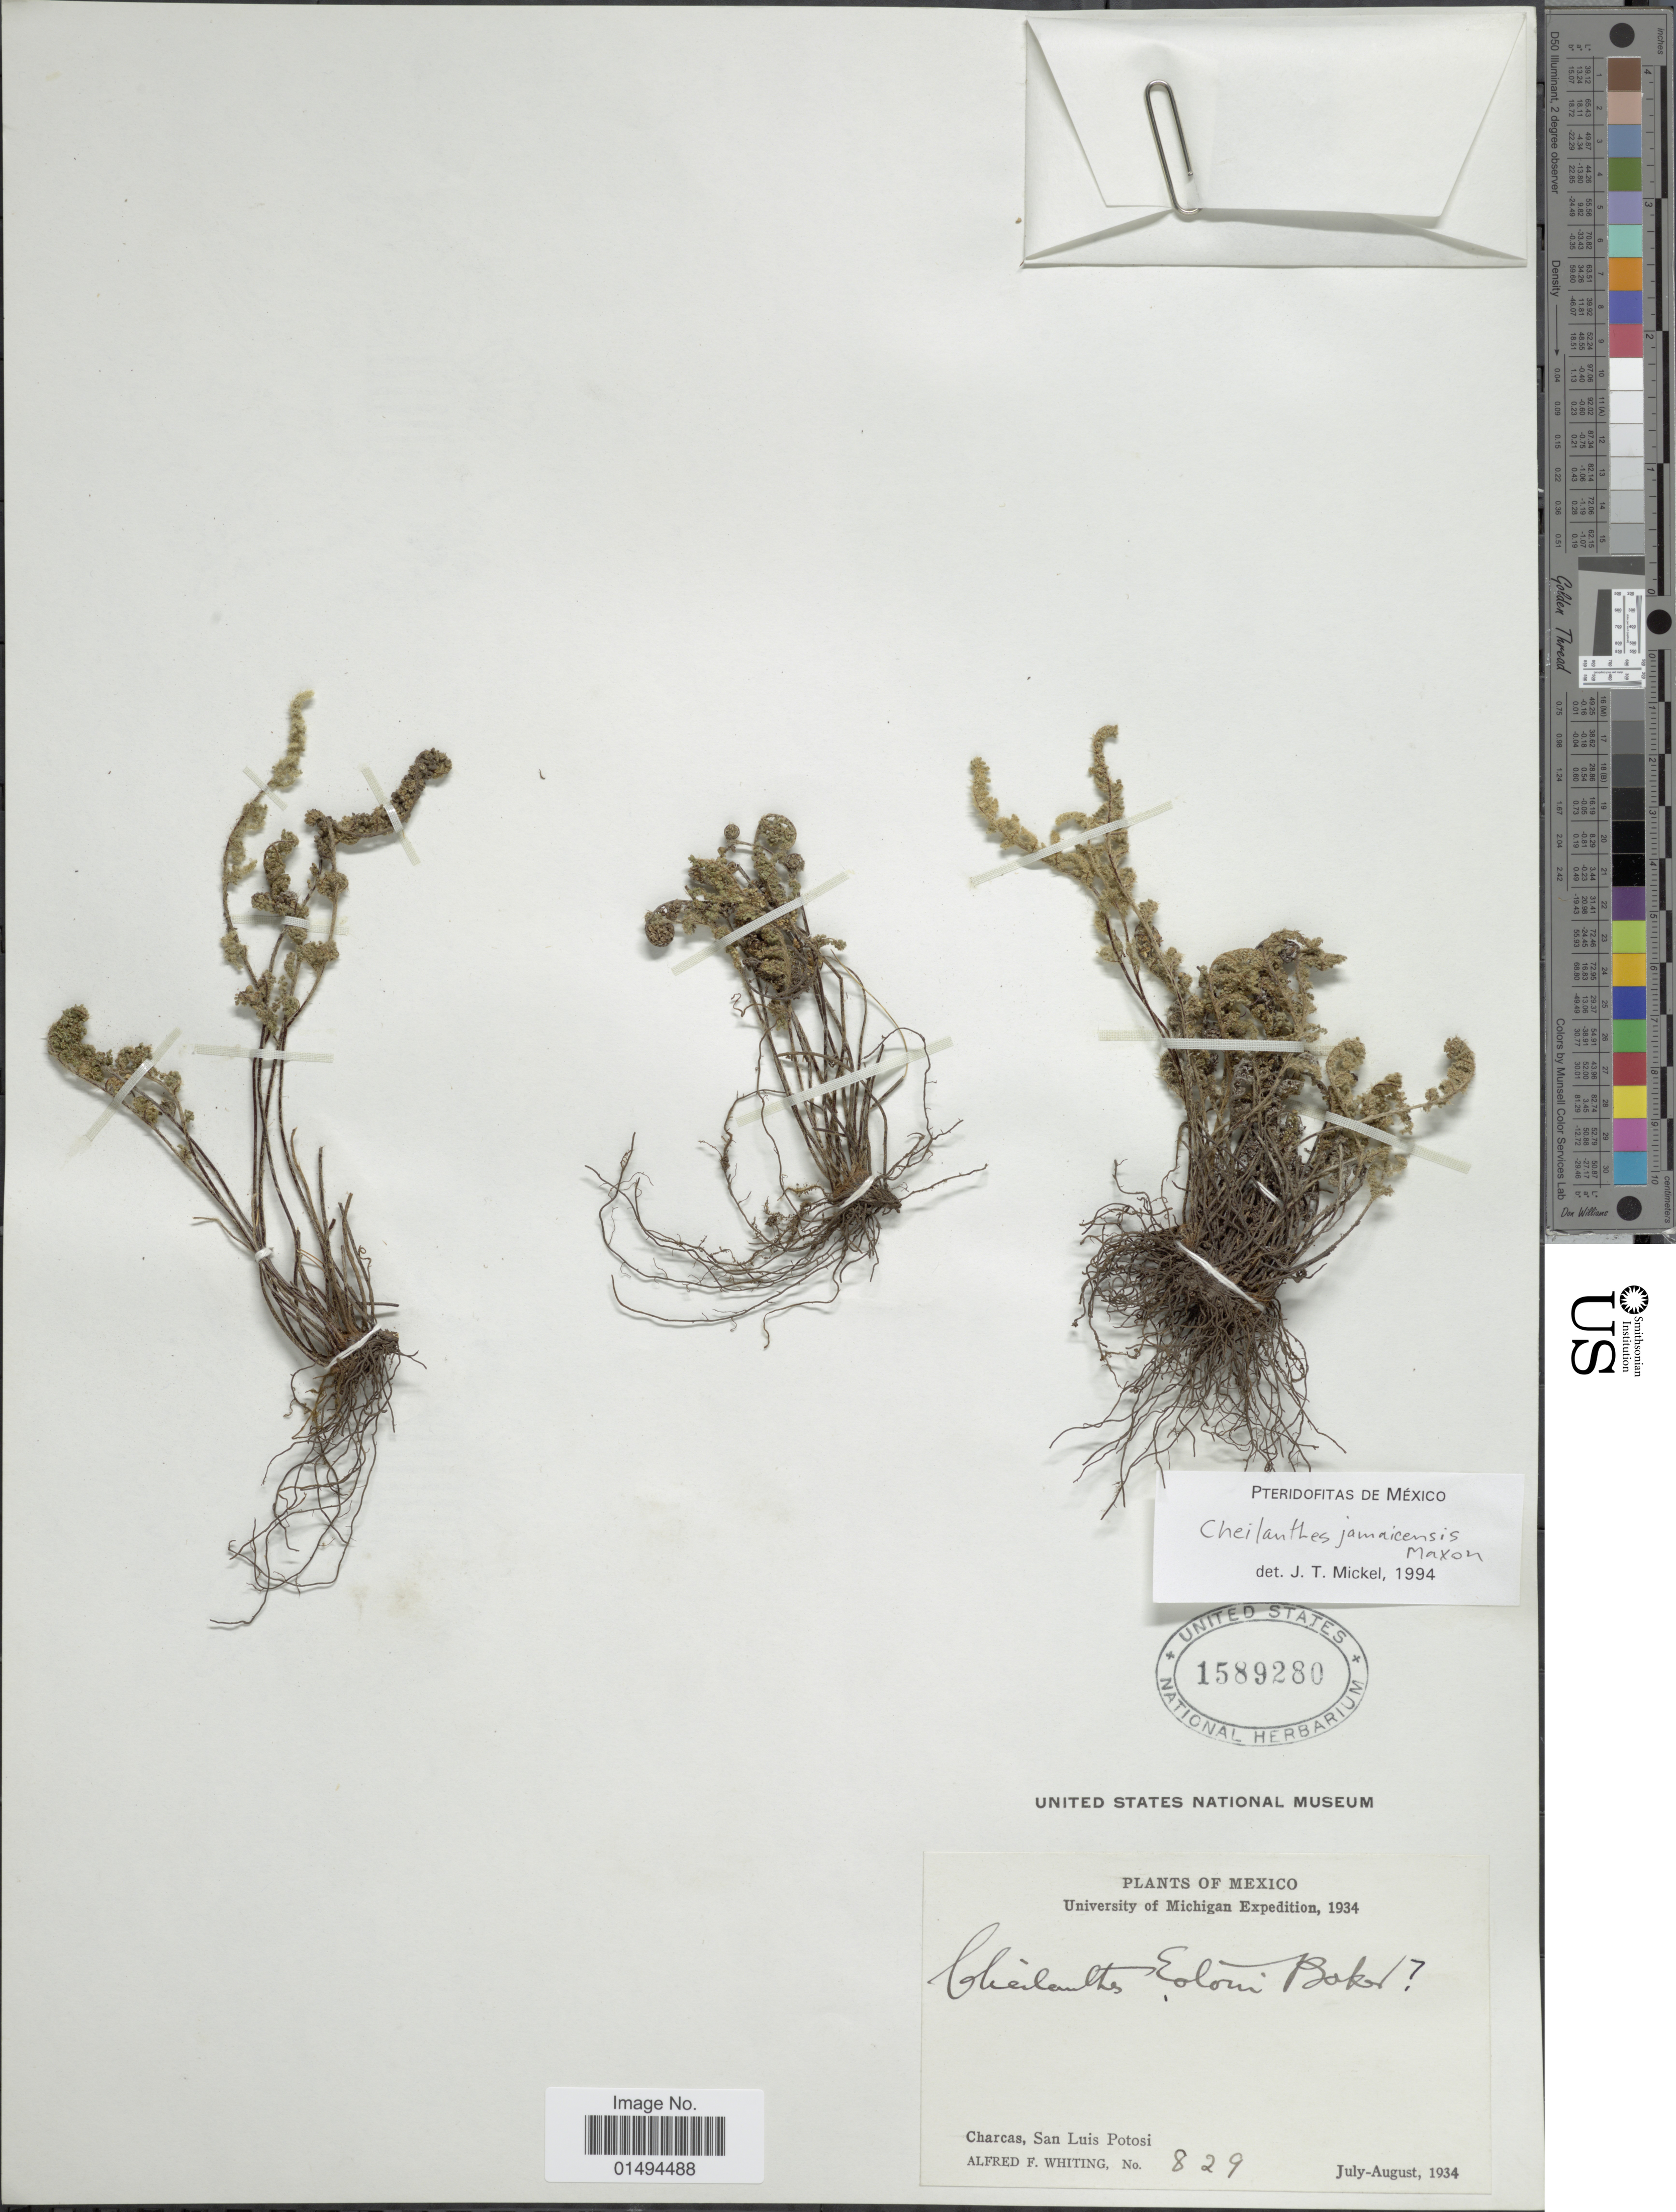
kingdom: Plantae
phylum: Tracheophyta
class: Polypodiopsida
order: Polypodiales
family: Pteridaceae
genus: Myriopteris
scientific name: Myriopteris jamaicensis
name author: (Maxon) Grusz & Windham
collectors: A. F. Whiting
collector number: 829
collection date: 1934-07/1934-08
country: Mexico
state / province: San Luis Potosí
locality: Charcas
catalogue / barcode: US 1589280